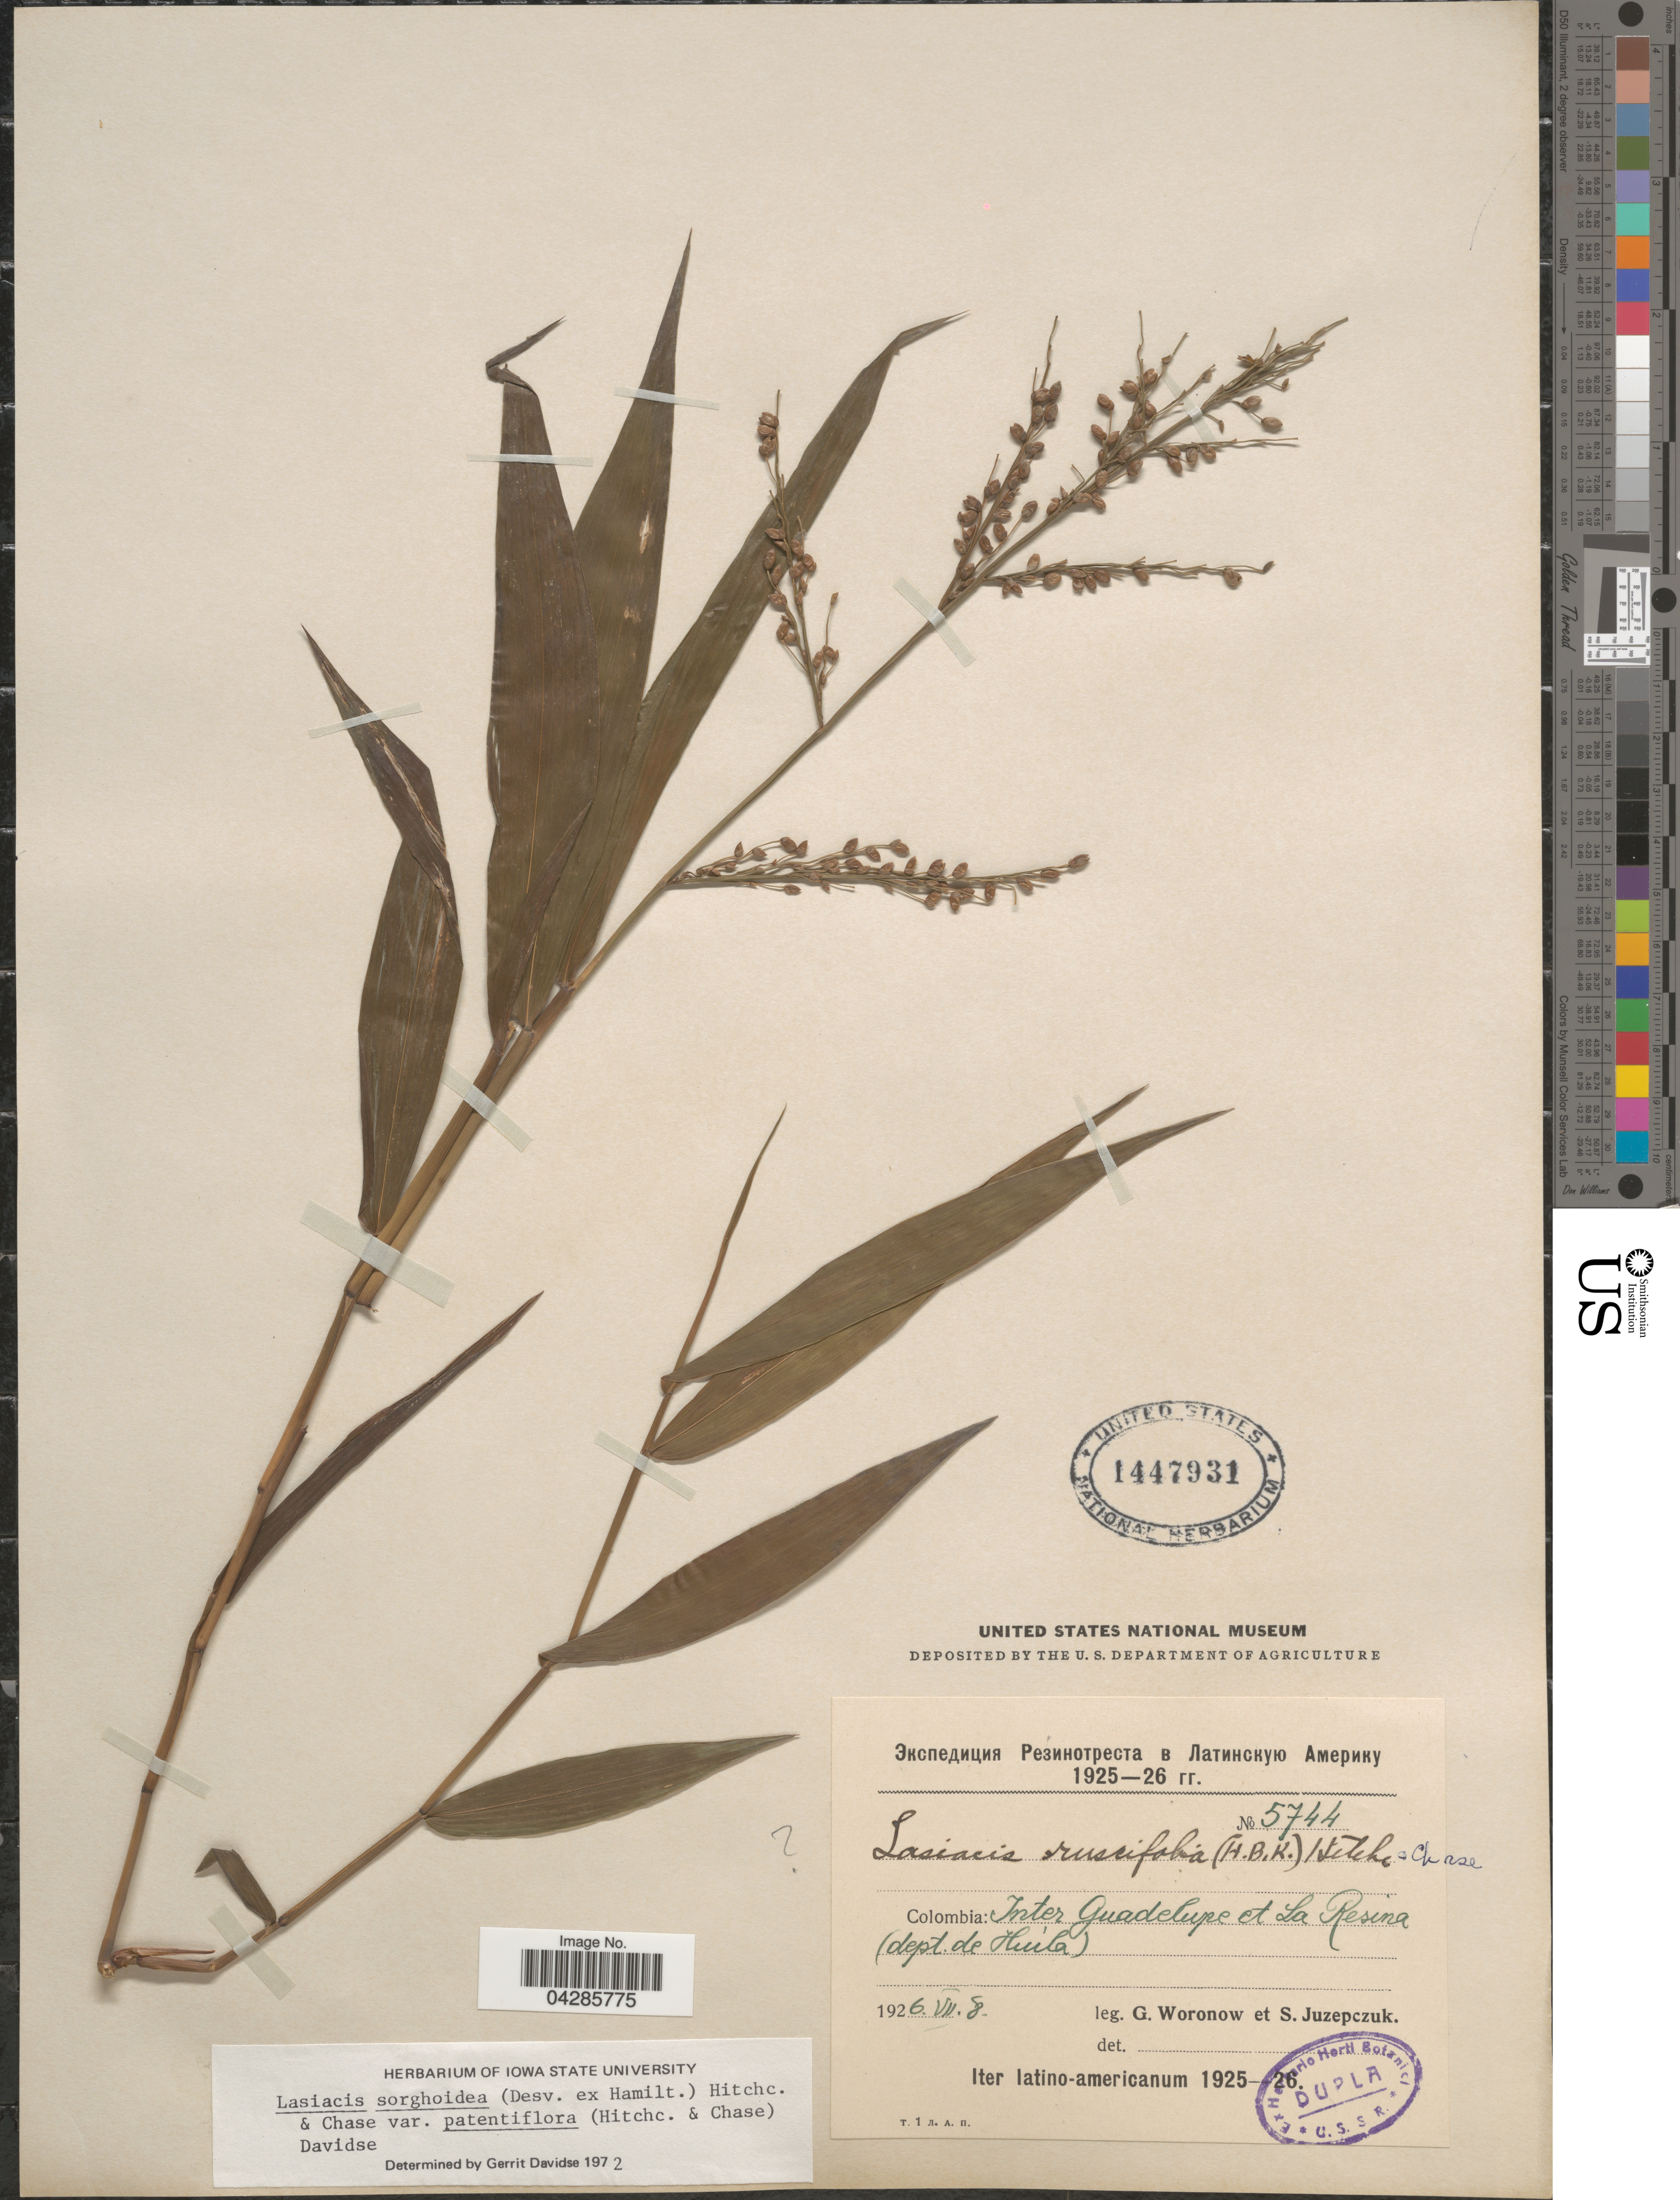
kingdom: Plantae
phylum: Tracheophyta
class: Liliopsida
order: Poales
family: Poaceae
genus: Lasiacis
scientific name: Lasiacis sorghoidea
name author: (Desv. ex Ham.) Hitchc. & Chase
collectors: G. Woronow & S. V. Juzepczuk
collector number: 5744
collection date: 1926-07-08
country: Colombia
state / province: Huila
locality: Inter Guadelupe et la Resina (dept. de Huila). Iter latino-americanum 1925-26.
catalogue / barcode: US 1447931